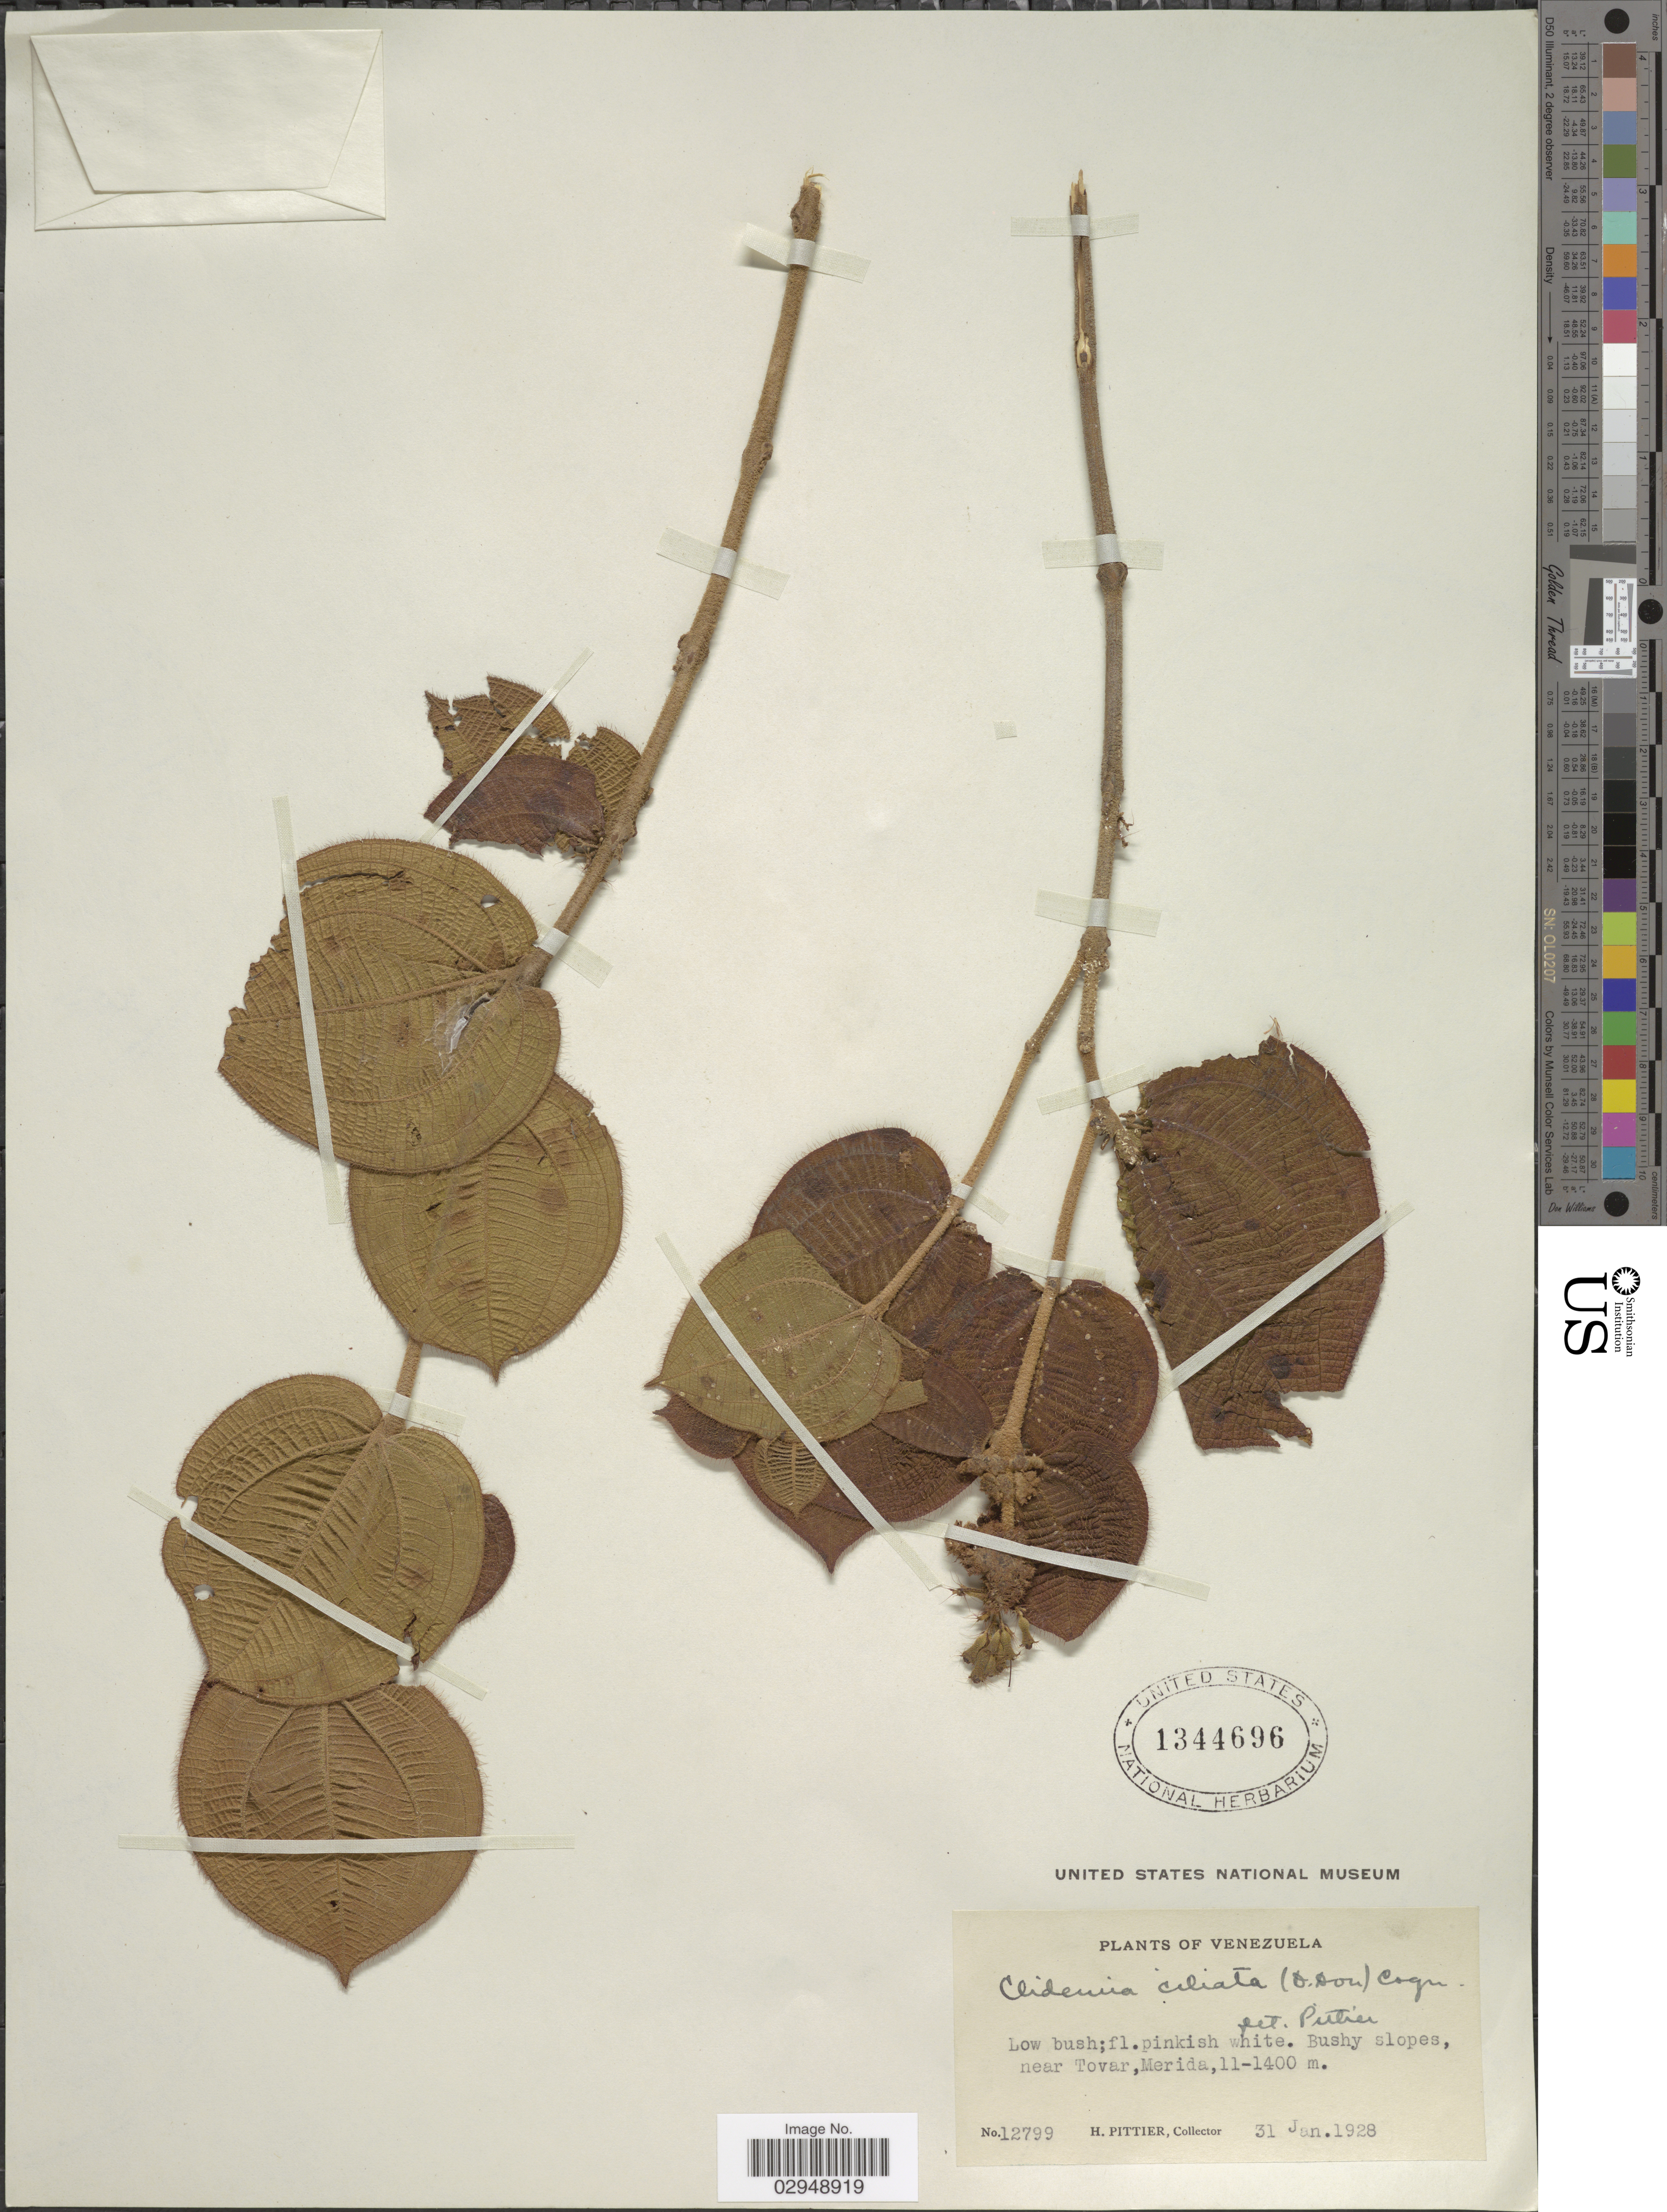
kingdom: Plantae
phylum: Tracheophyta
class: Magnoliopsida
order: Myrtales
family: Melastomataceae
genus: Clidemia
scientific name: Clidemia ciliata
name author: D. Don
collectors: H. F. Pittier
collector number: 12799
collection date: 1928-01-31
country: Venezuela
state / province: Mérida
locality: Bushy slopes, near Tovar.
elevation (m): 1100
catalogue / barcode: US 1344696